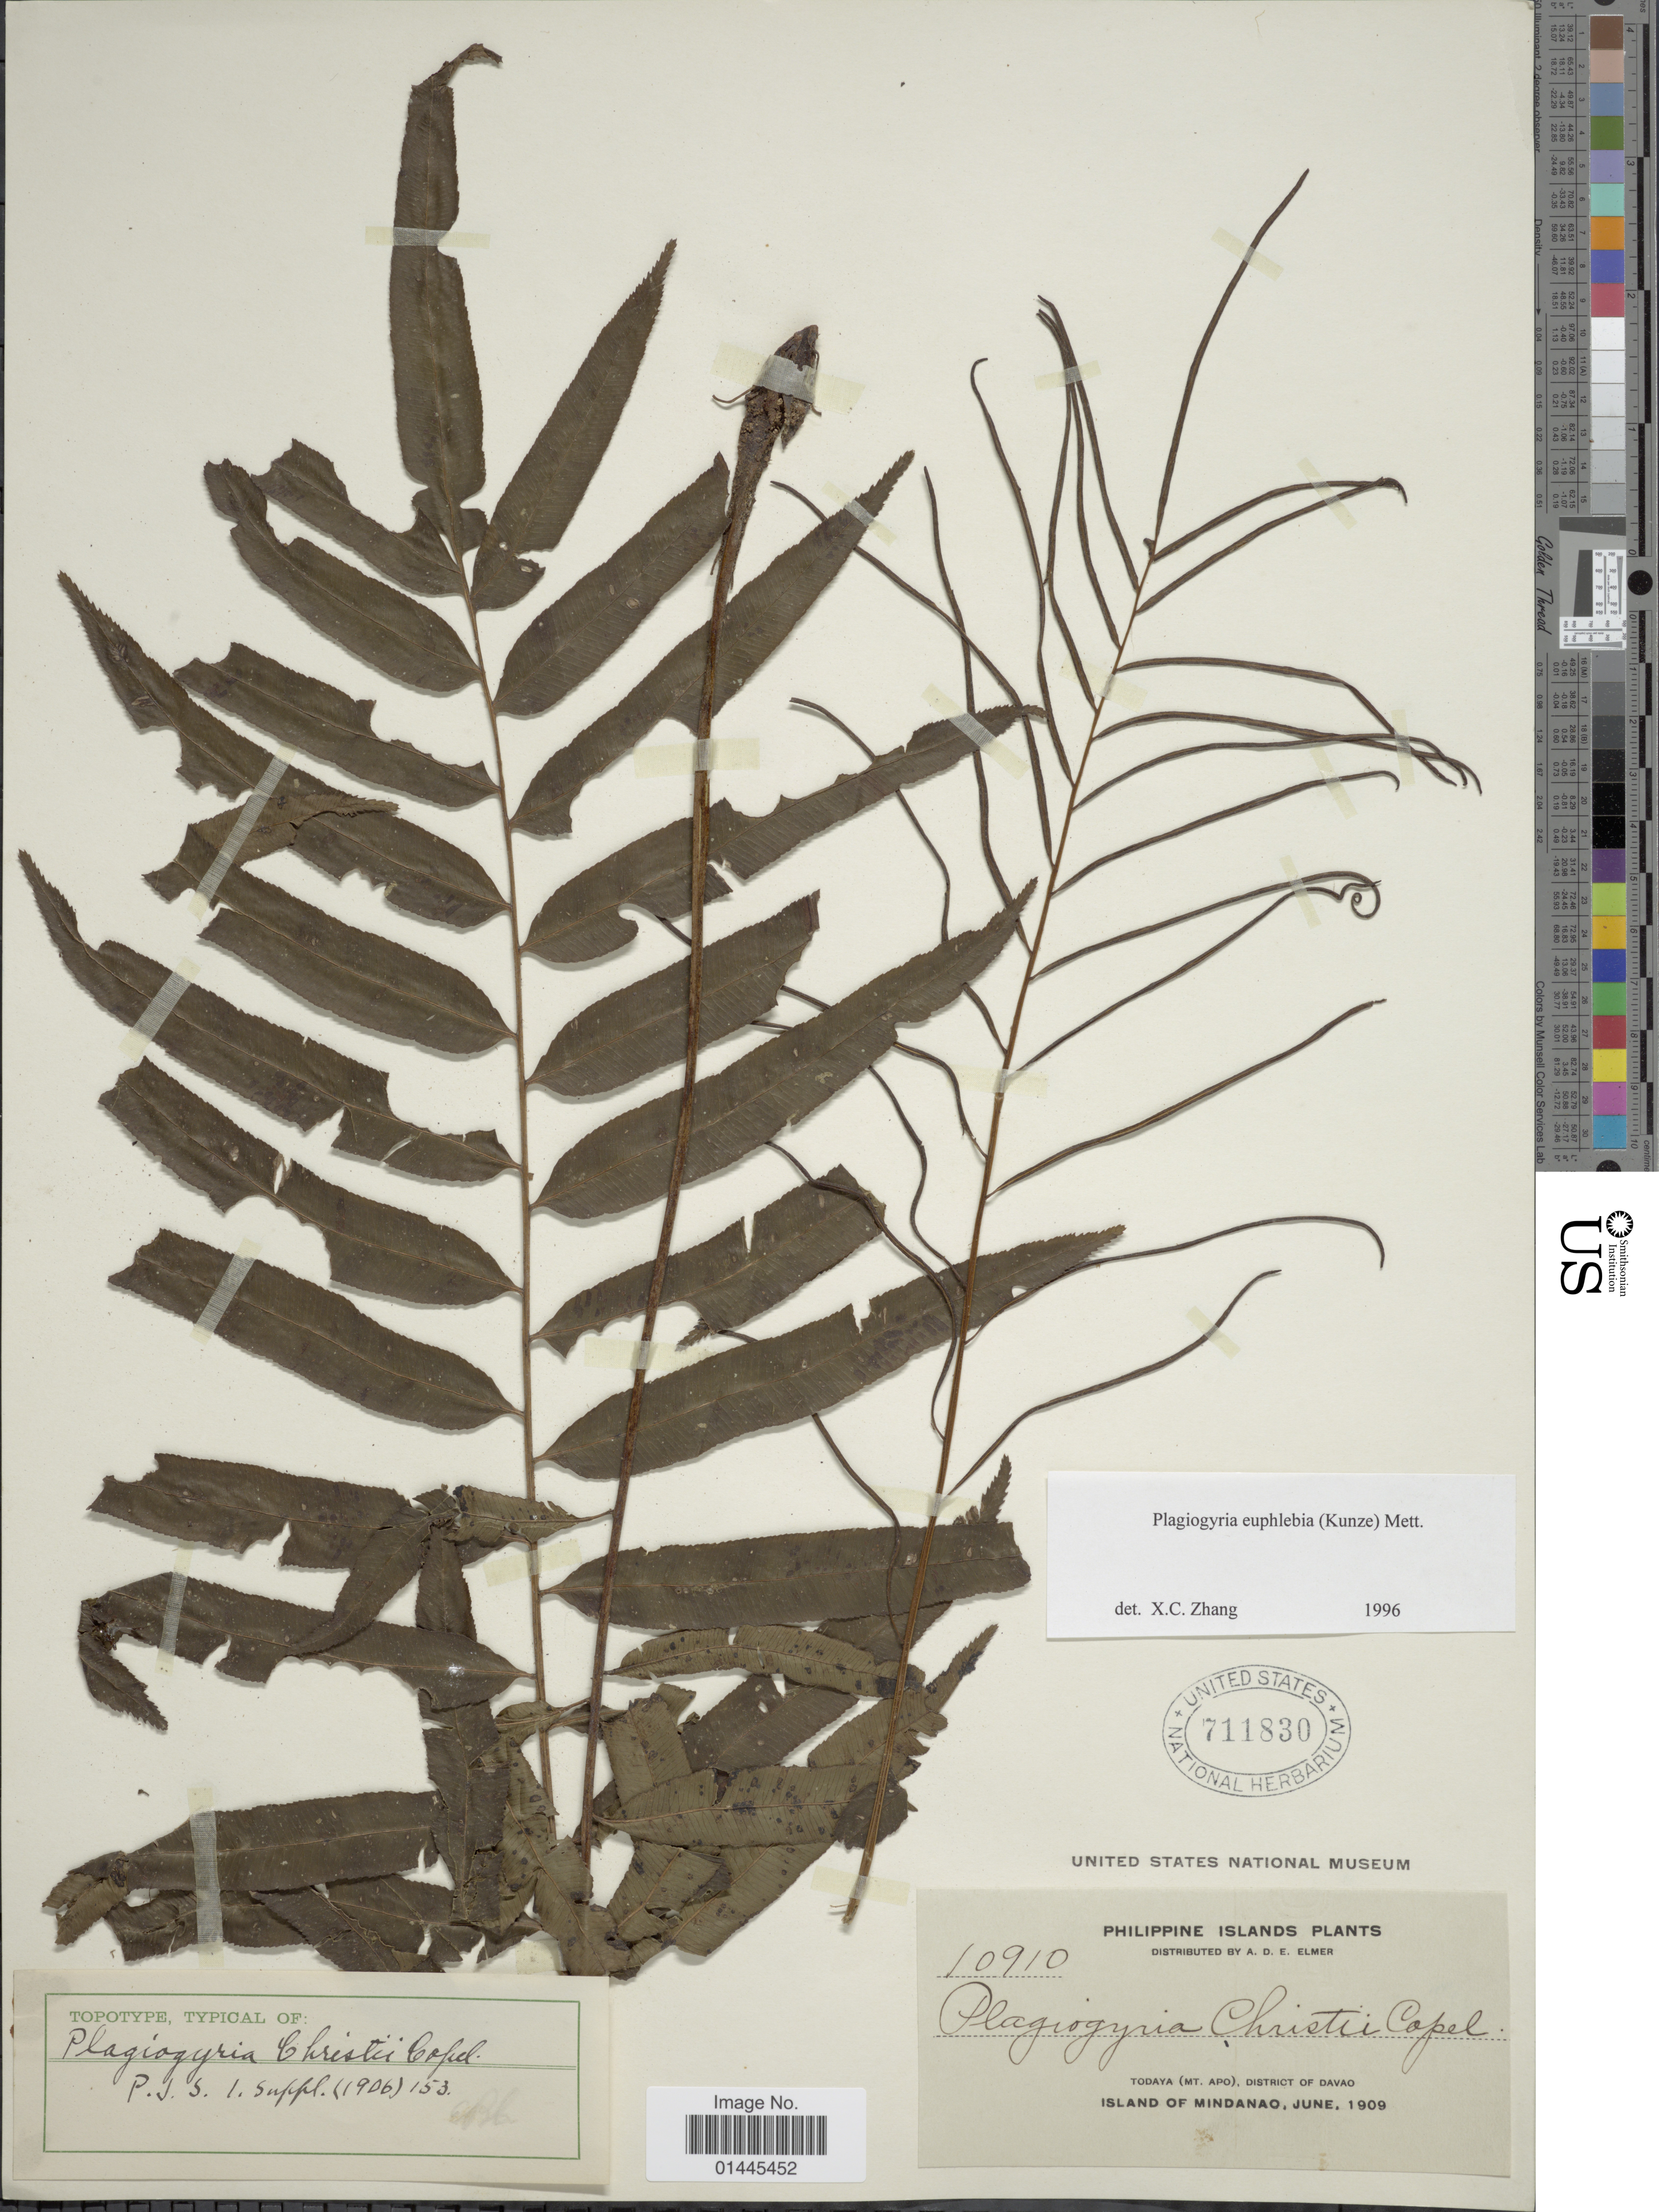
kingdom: Plantae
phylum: Tracheophyta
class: Polypodiopsida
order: Cyatheales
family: Plagiogyriaceae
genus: Plagiogyria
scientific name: Plagiogyria euphlebia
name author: (Kunze) Mett.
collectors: A. D. E. Elmer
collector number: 10910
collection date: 1909-06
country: Philippines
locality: Philippine Islands, Todaya (Mt. Apo), District of Davao, Island of Mindanao.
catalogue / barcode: US 711830